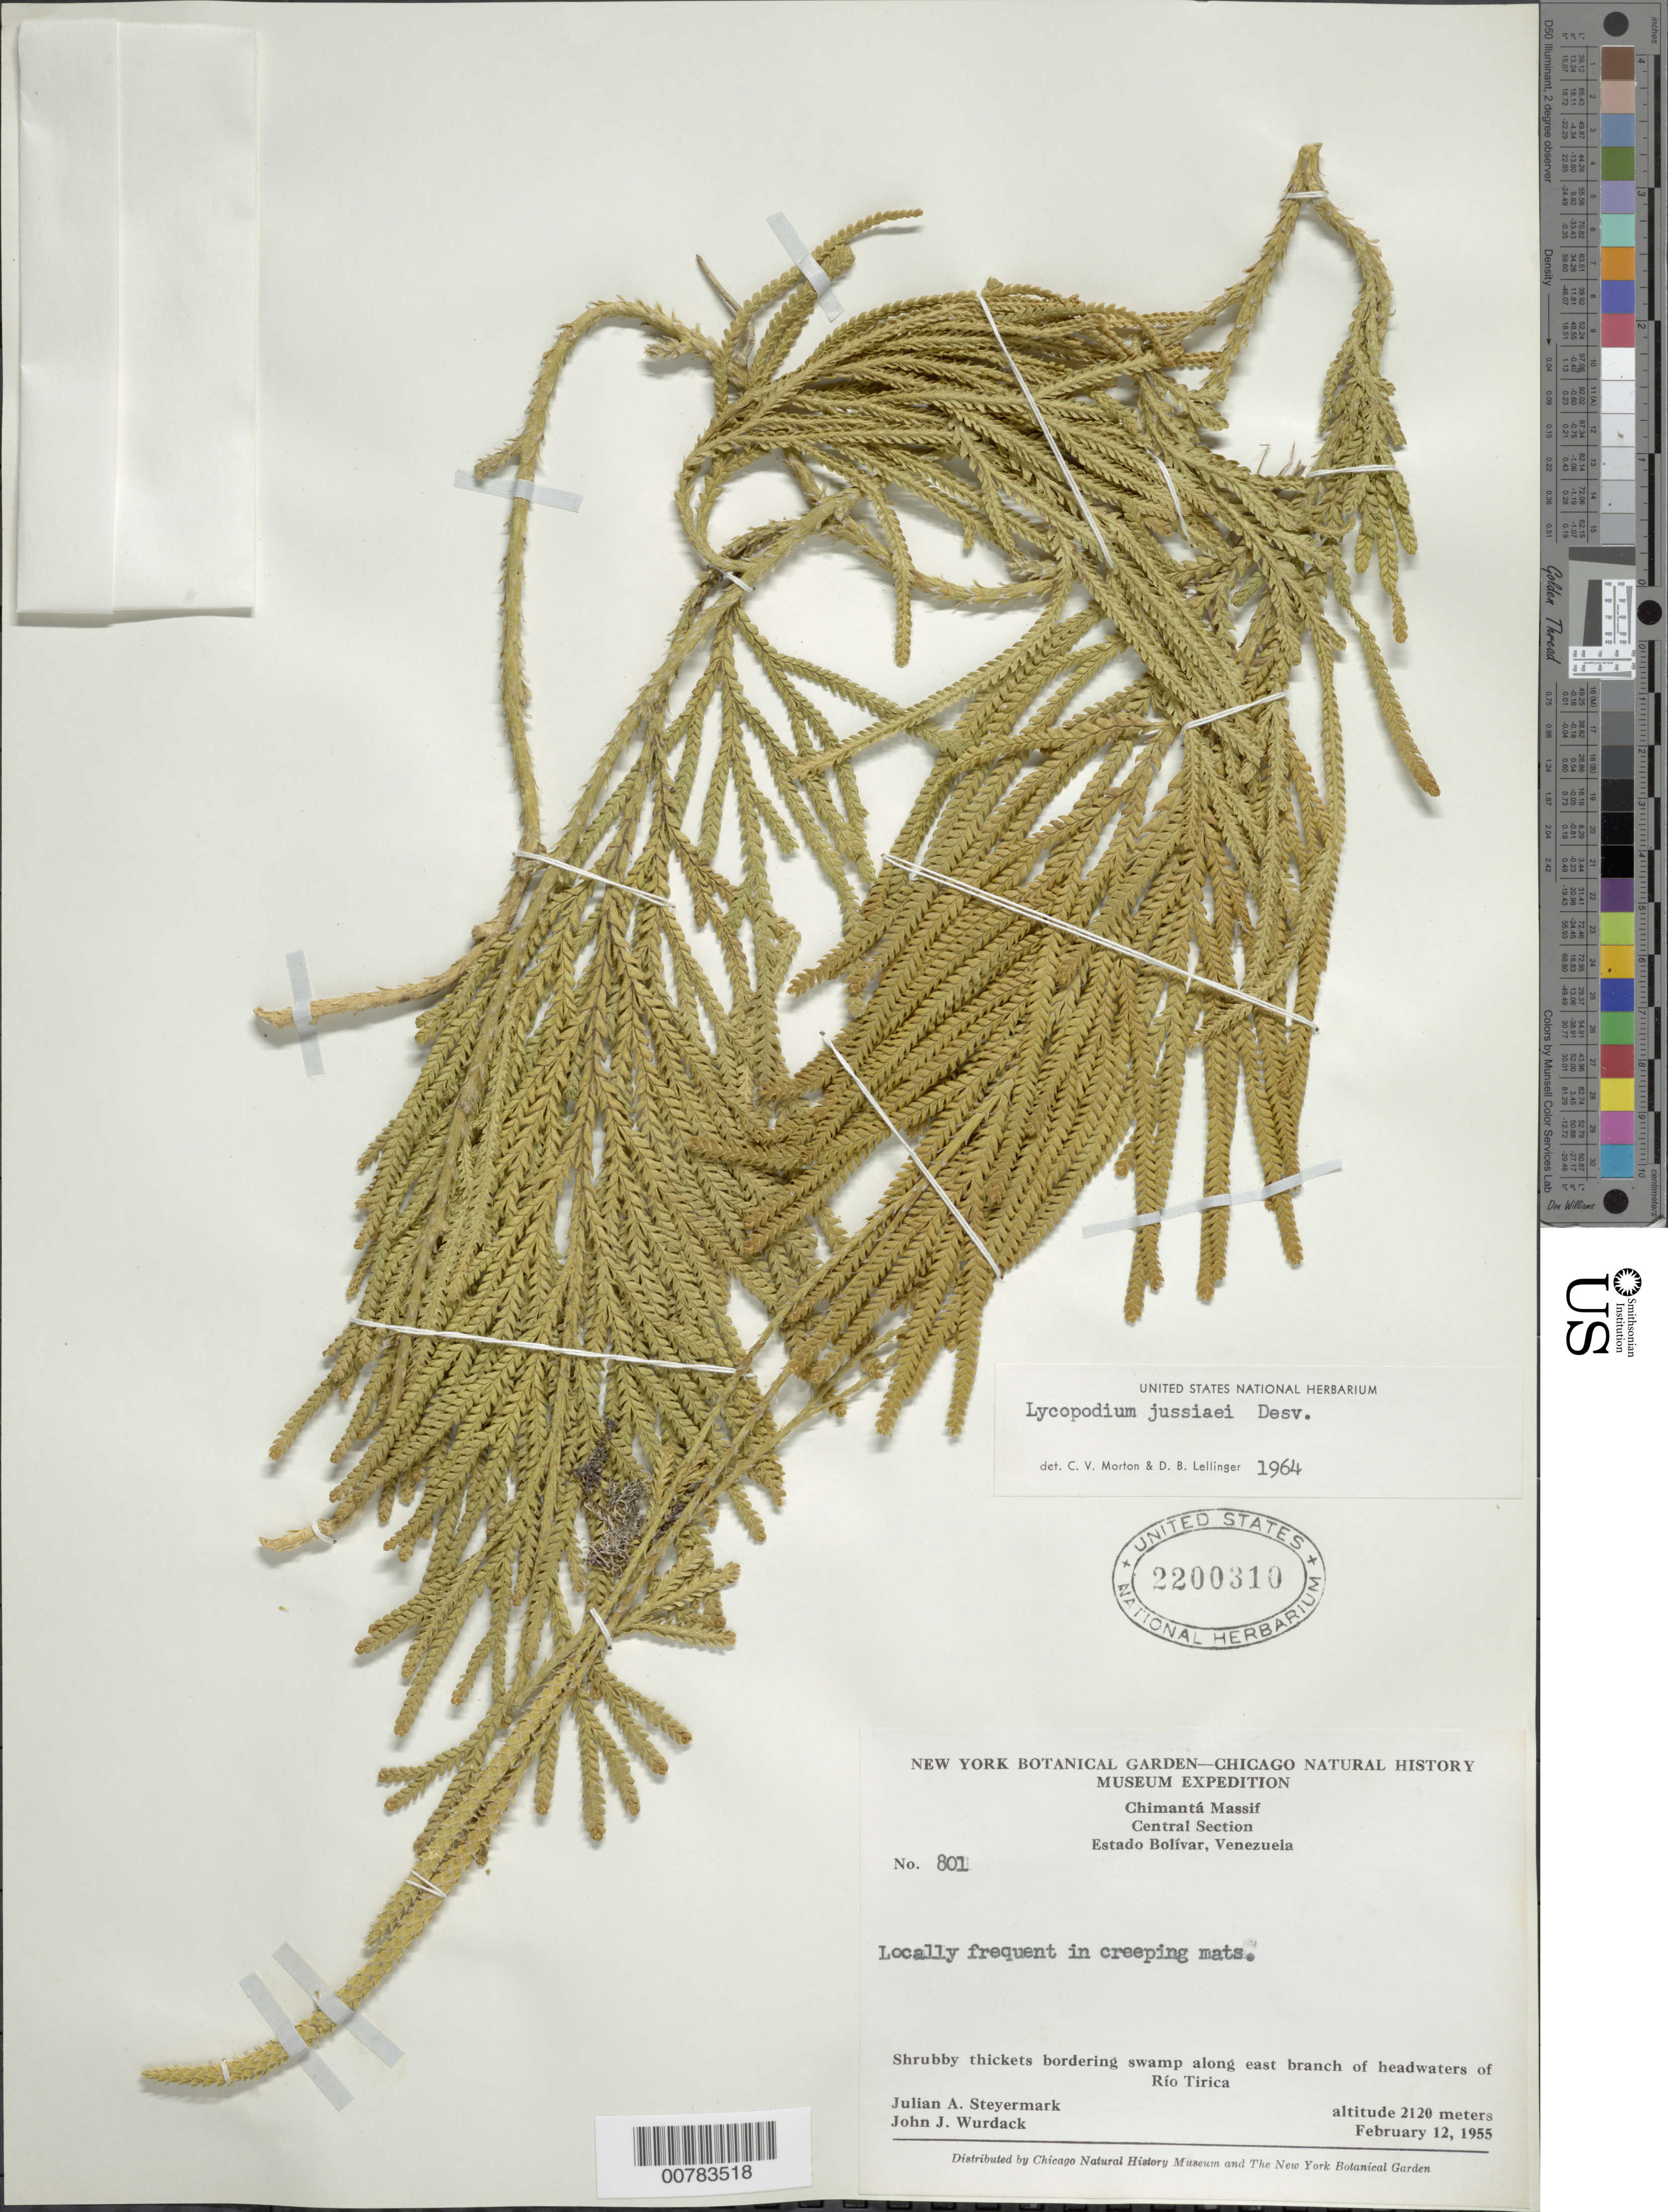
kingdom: Plantae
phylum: Tracheophyta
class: Lycopodiopsida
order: Lycopodiales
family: Lycopodiaceae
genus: Diphasium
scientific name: Diphasium jussiaei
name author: (Desv.) C. Presl ex Rothm.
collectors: J. Steyermark & J. J. Wurdack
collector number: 55 801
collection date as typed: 12-Feb-55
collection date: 1955-02-12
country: Venezuela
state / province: Bolívar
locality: Chimantá Massif, central section, along east branch of headwaters of Río Tirica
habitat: Shrubby thickets bordering swamp along east branch of headwaters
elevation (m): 2120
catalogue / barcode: US 2200310